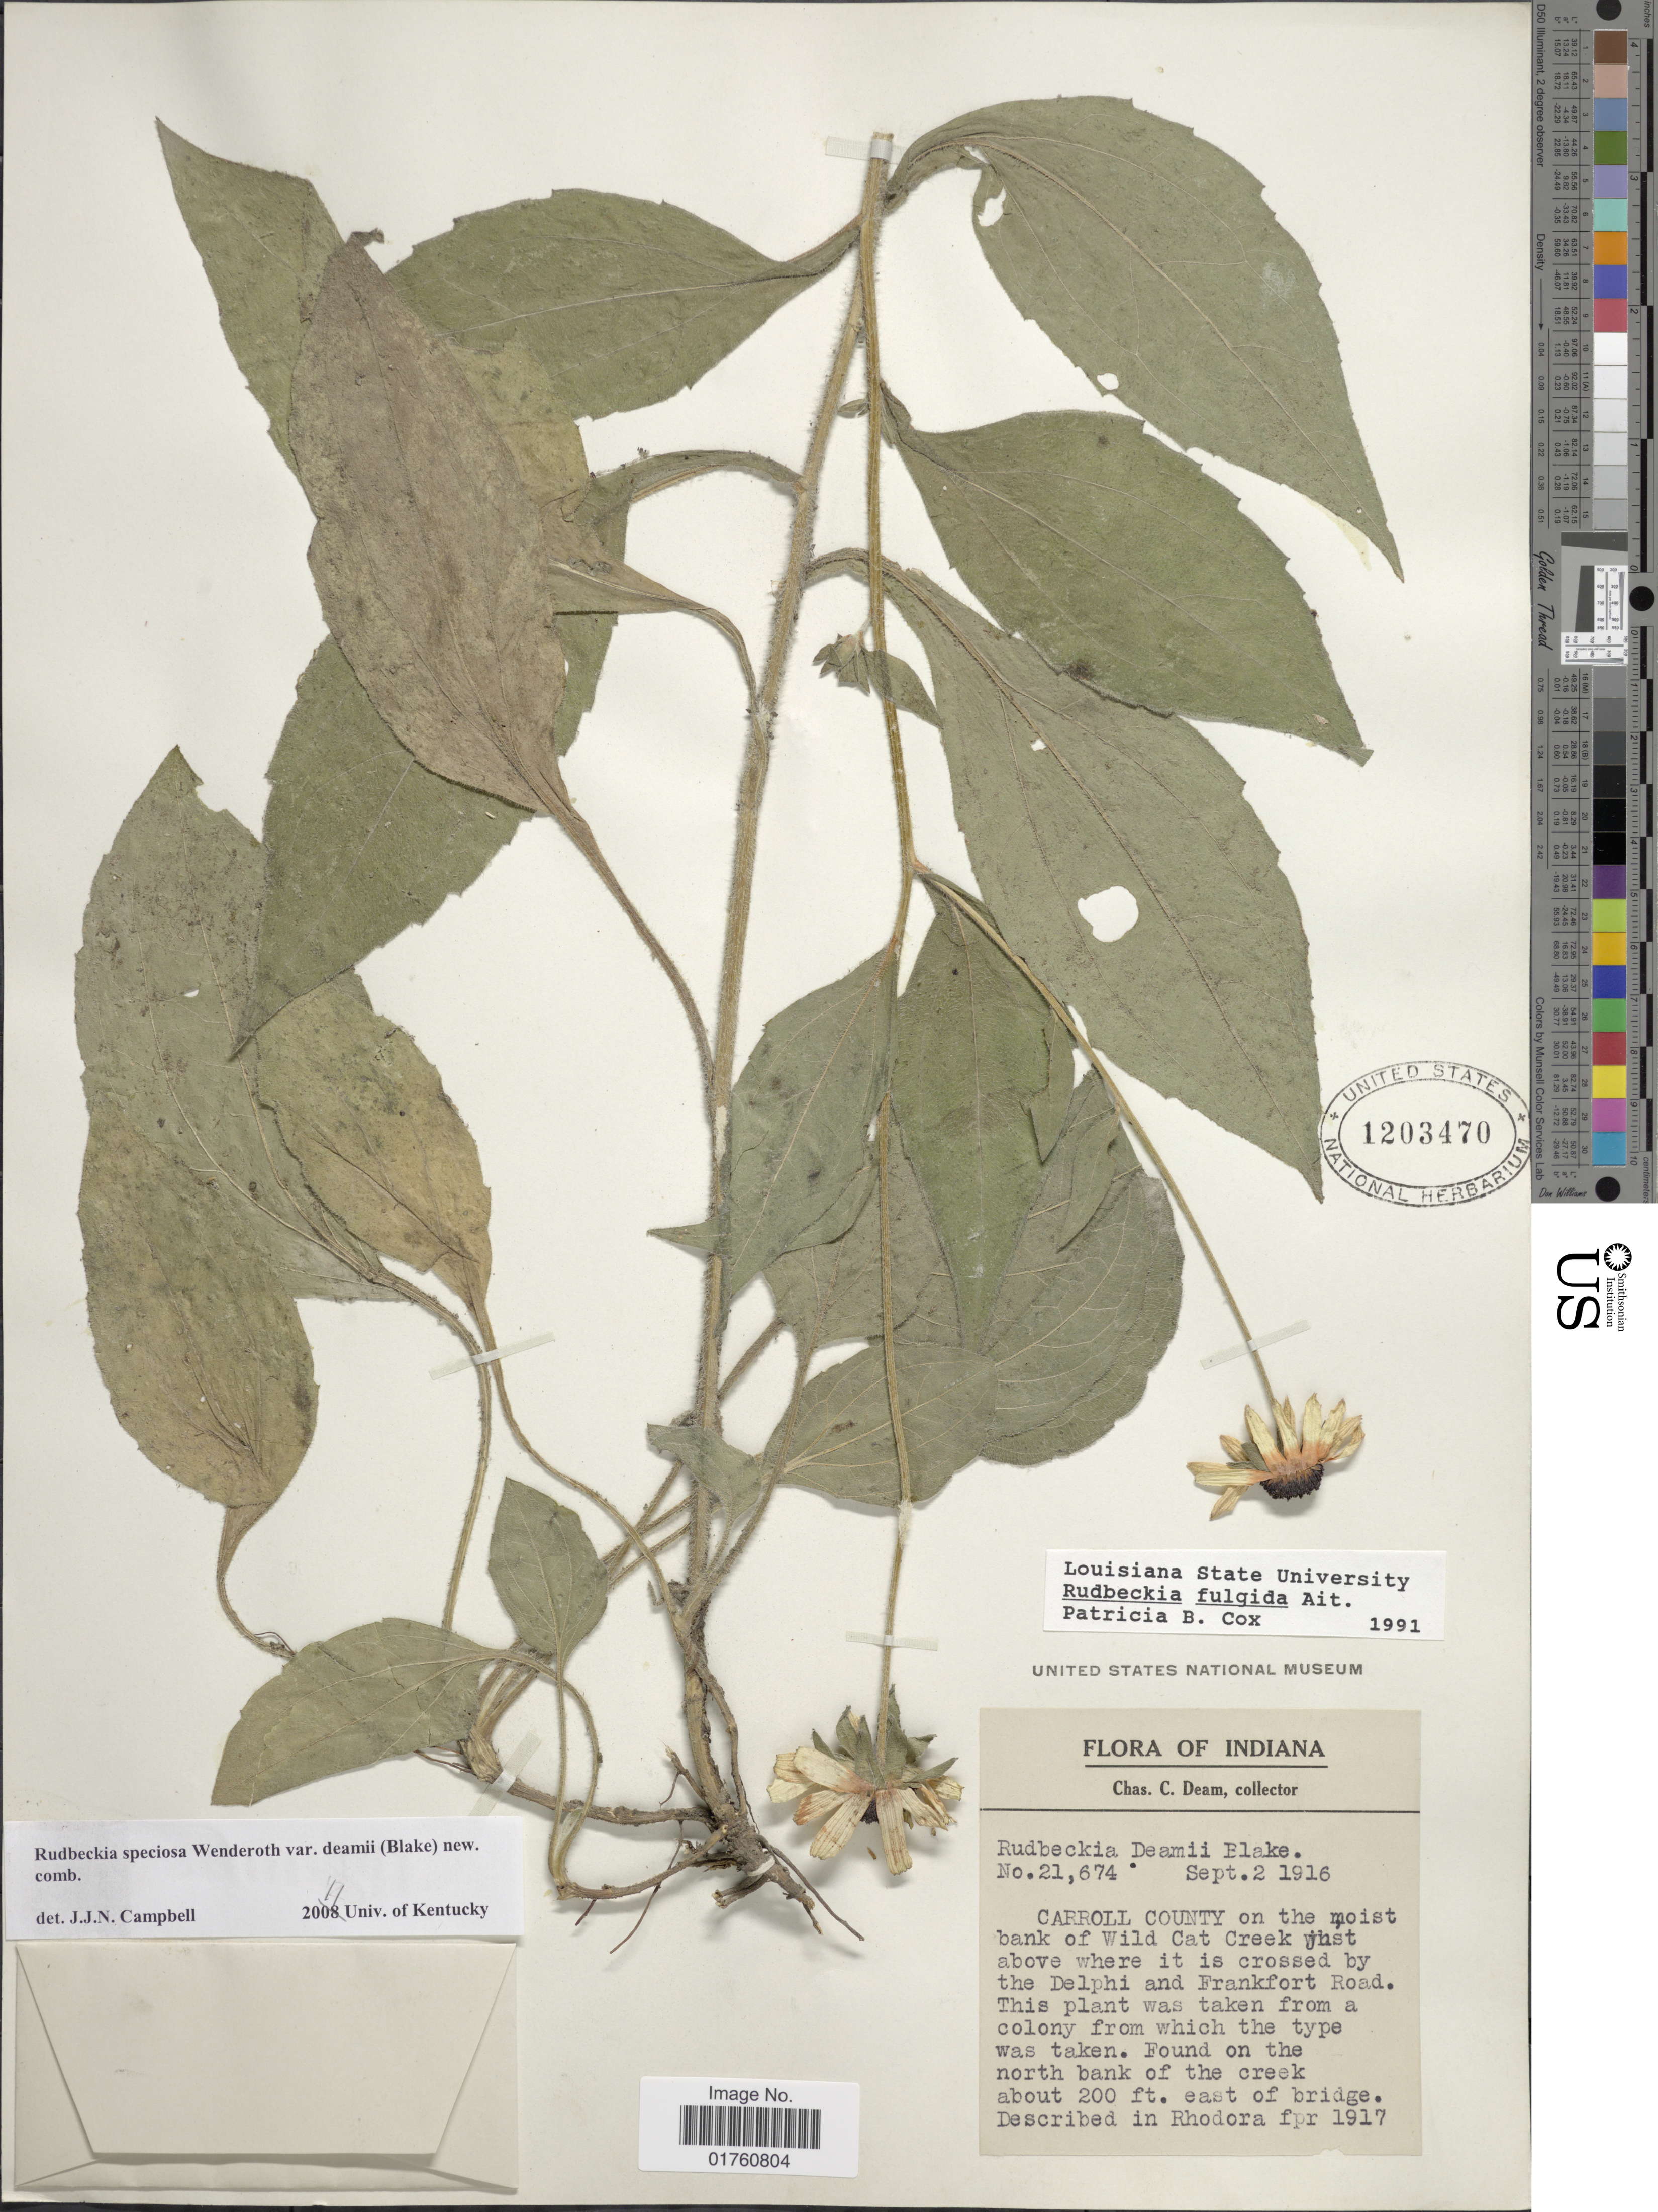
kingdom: Plantae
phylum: Tracheophyta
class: Magnoliopsida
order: Asterales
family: Asteraceae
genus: Rudbeckia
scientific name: Rudbeckia fulgida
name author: Aiton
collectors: C. C. Deam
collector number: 21674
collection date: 1916-09-02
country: United States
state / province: Indiana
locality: Carrroll County on the moist bank of Wild Car Creek just above where it is crossed by Delphi and Frankfort Road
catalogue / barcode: US 1203470